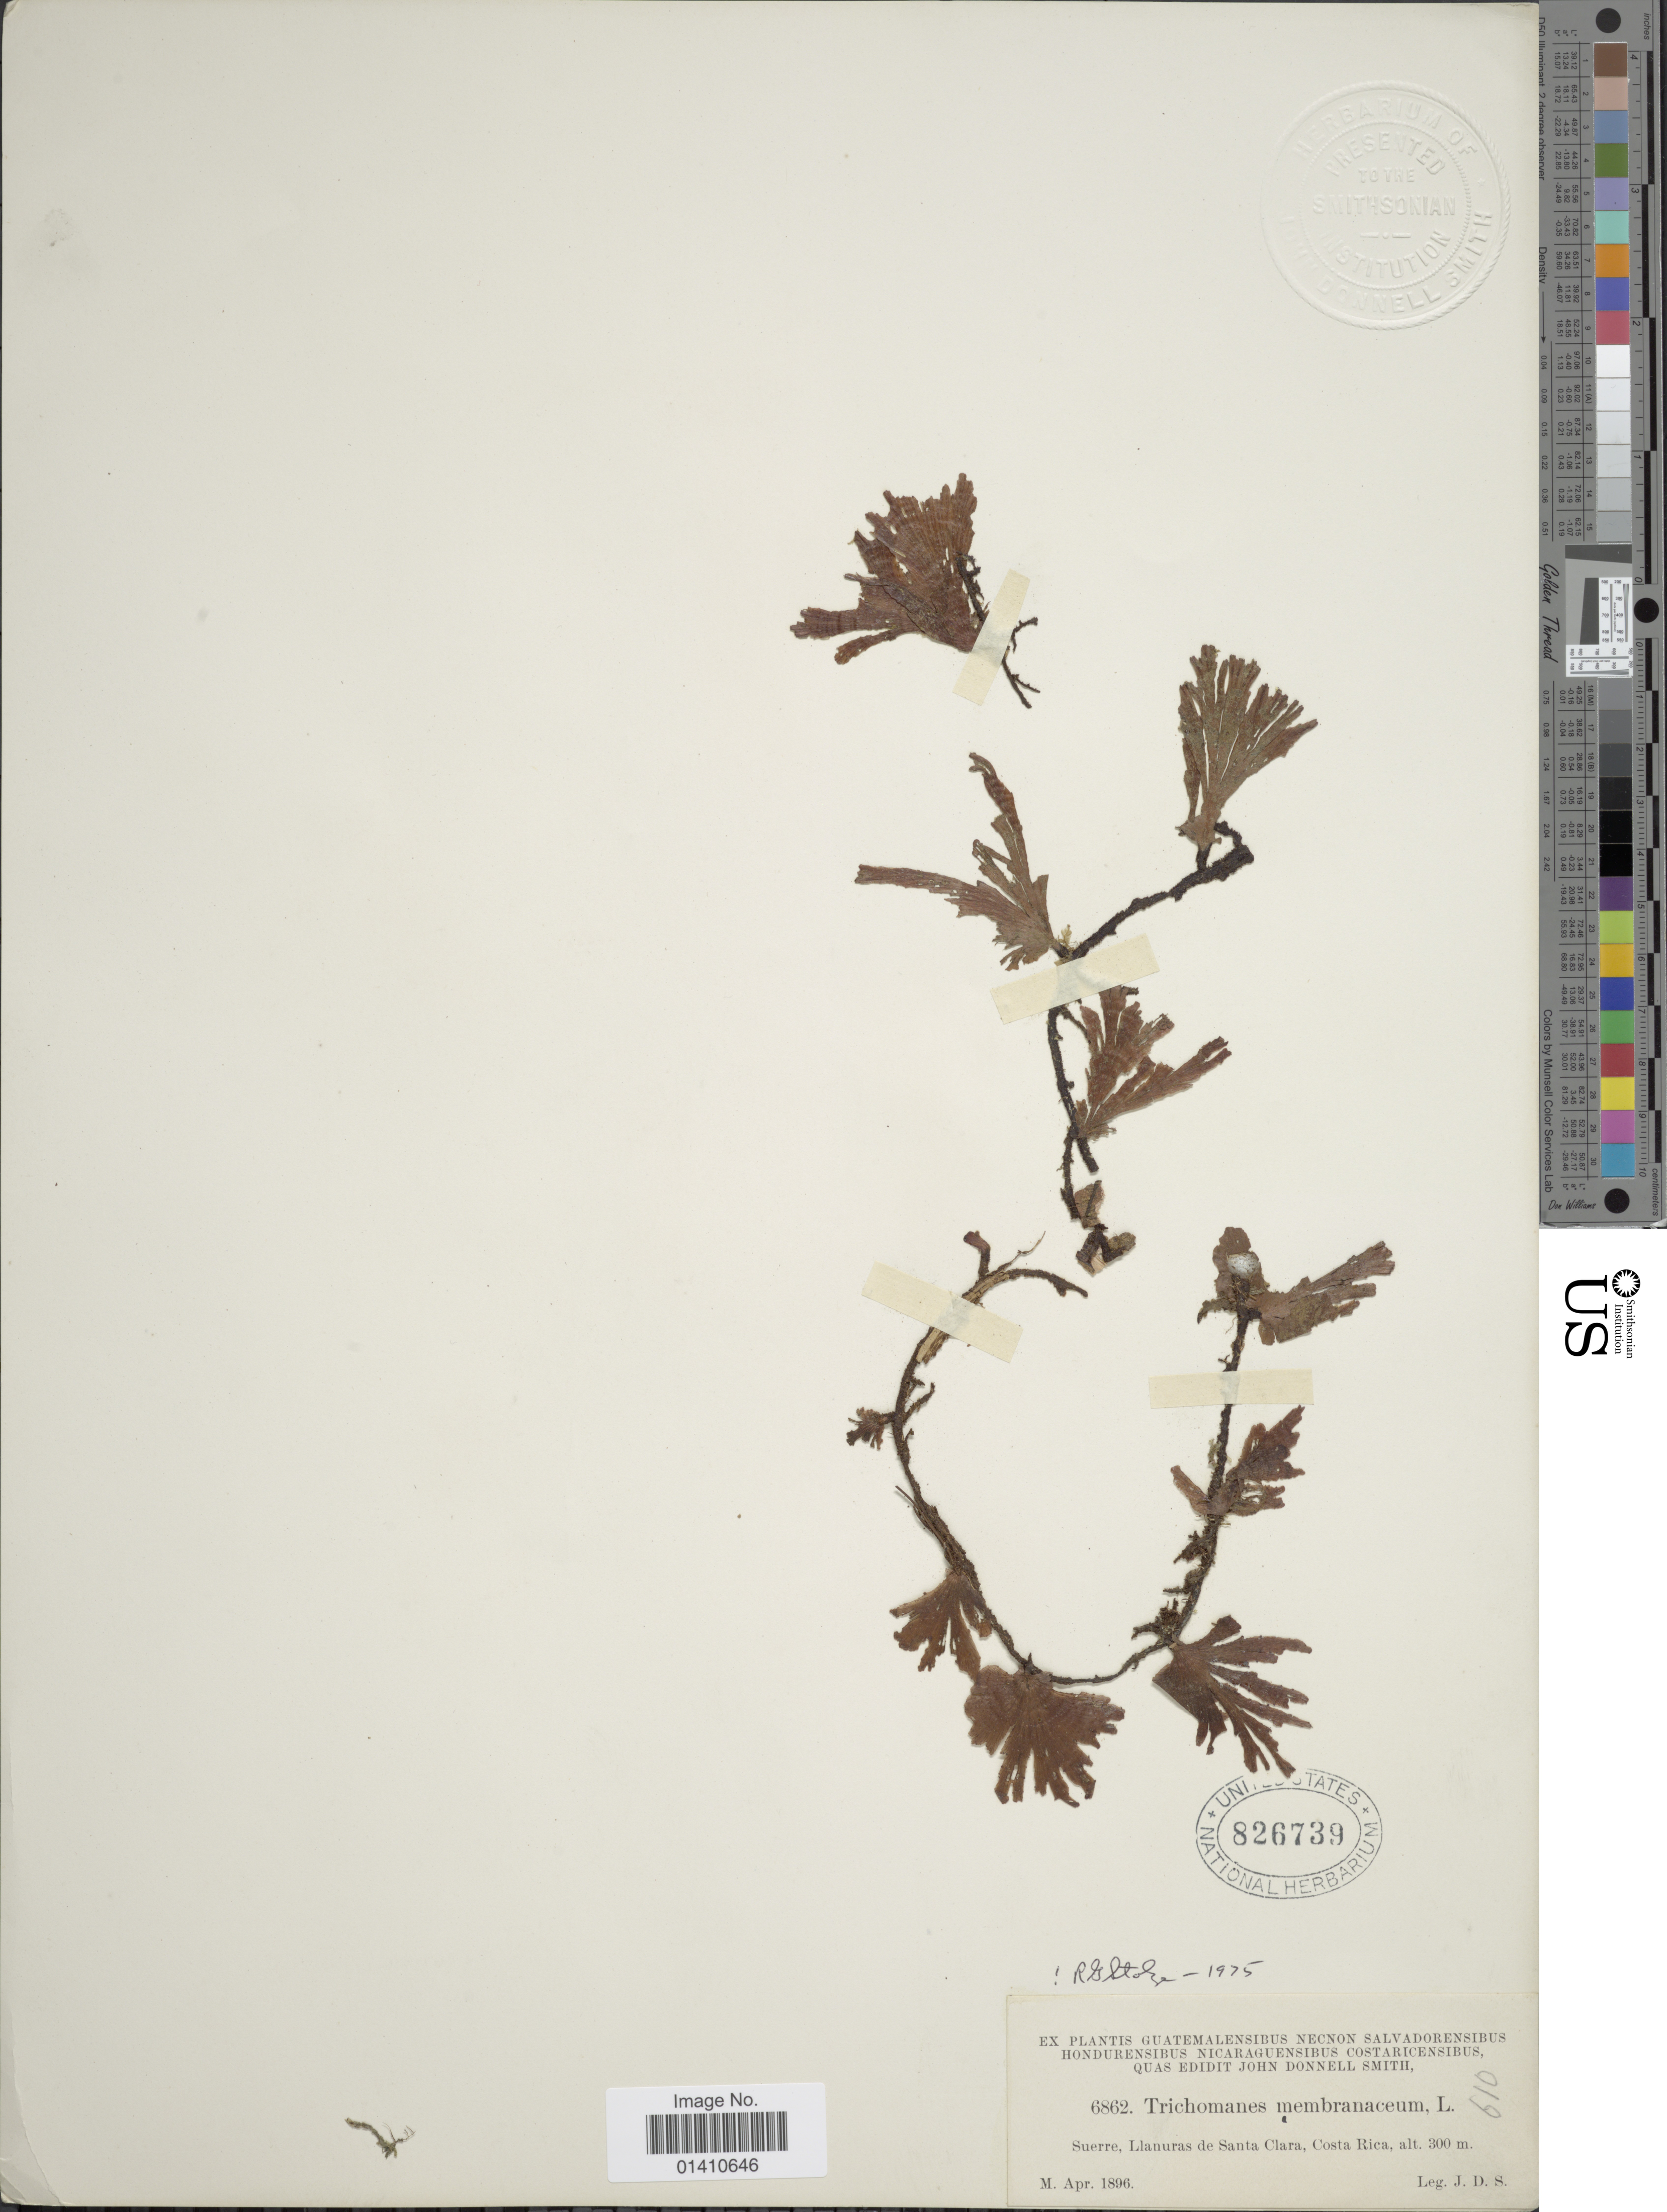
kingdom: Plantae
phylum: Tracheophyta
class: Polypodiopsida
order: Hymenophyllales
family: Hymenophyllaceae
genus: Didymoglossum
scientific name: Didymoglossum membranaceum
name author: (L.) Vareschi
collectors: J. D. S.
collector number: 6862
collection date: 1896-04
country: Chile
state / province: Valparaíso (V)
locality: Suerre, Llanuras de Santa Clara, Costa Rica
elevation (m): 300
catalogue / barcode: US 826739